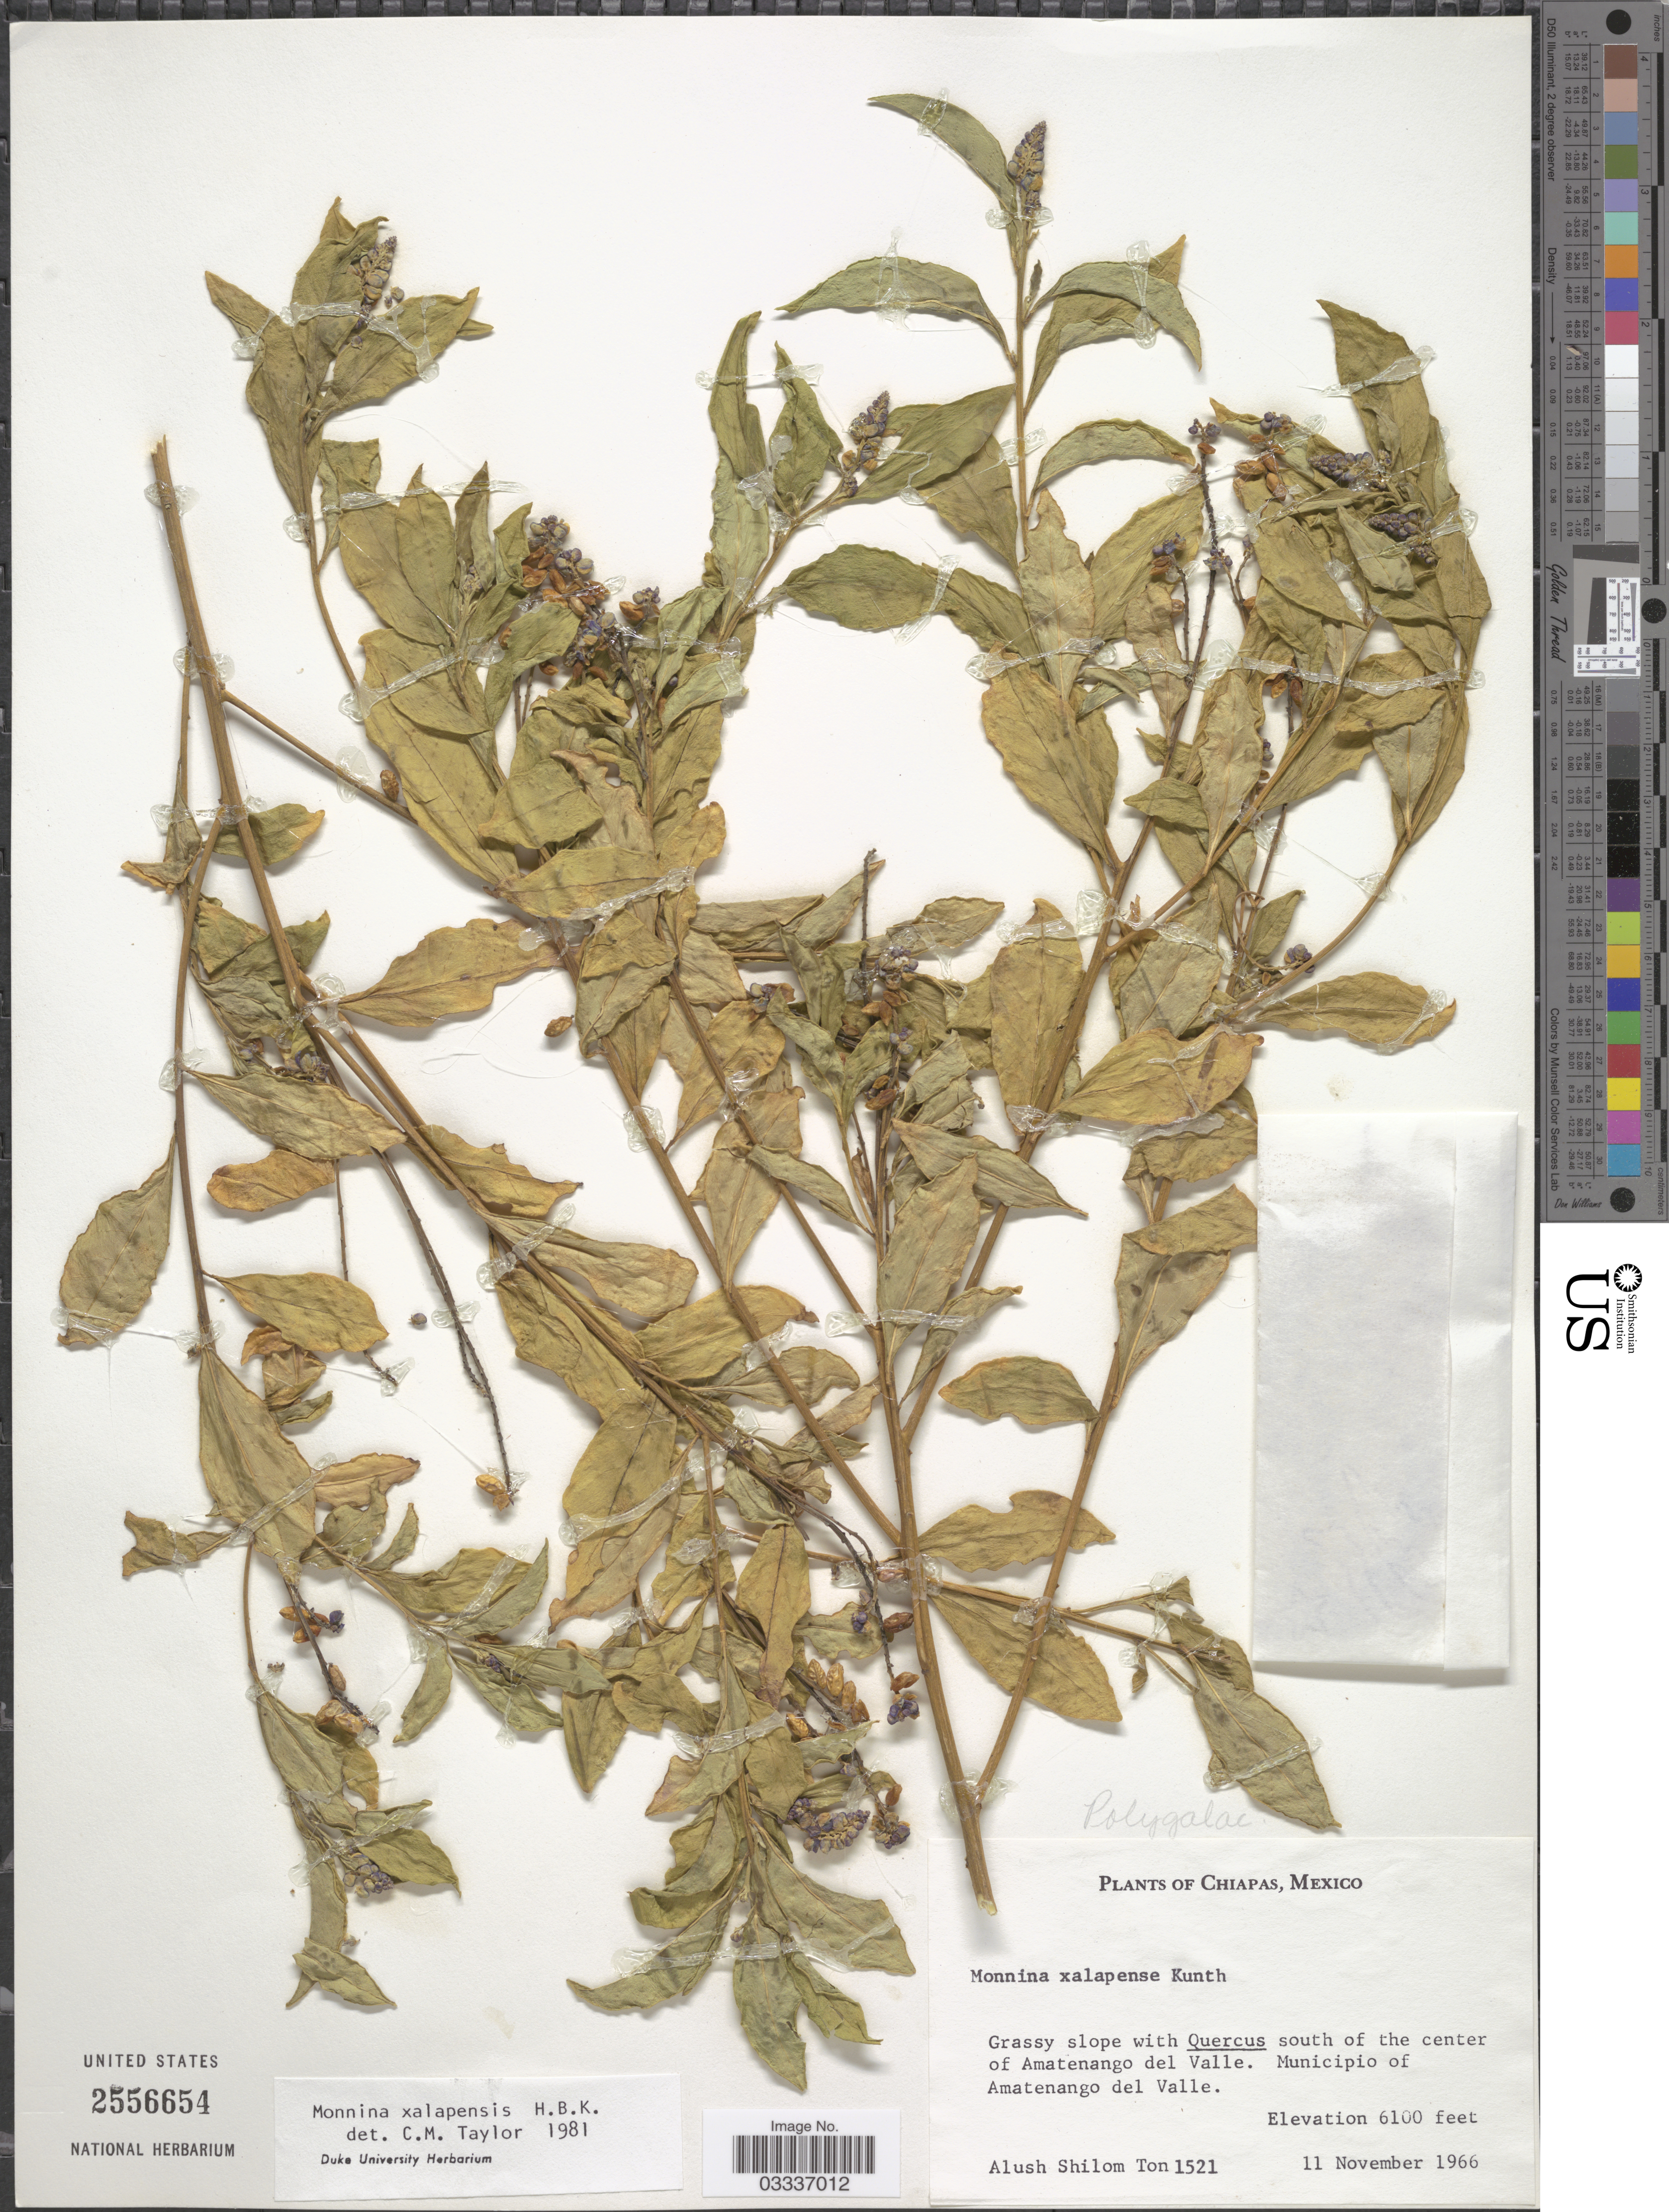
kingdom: Plantae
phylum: Tracheophyta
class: Magnoliopsida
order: Fabales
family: Polygalaceae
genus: Monnina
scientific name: Monnina xalapensis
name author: Kunth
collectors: A. M. Ton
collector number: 1521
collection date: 1966-11-11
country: Mexico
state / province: Chiapas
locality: South of the center of Amatenango del Valle. Municipio of Amatenango del Valle.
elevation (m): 1859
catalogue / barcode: US 2556654